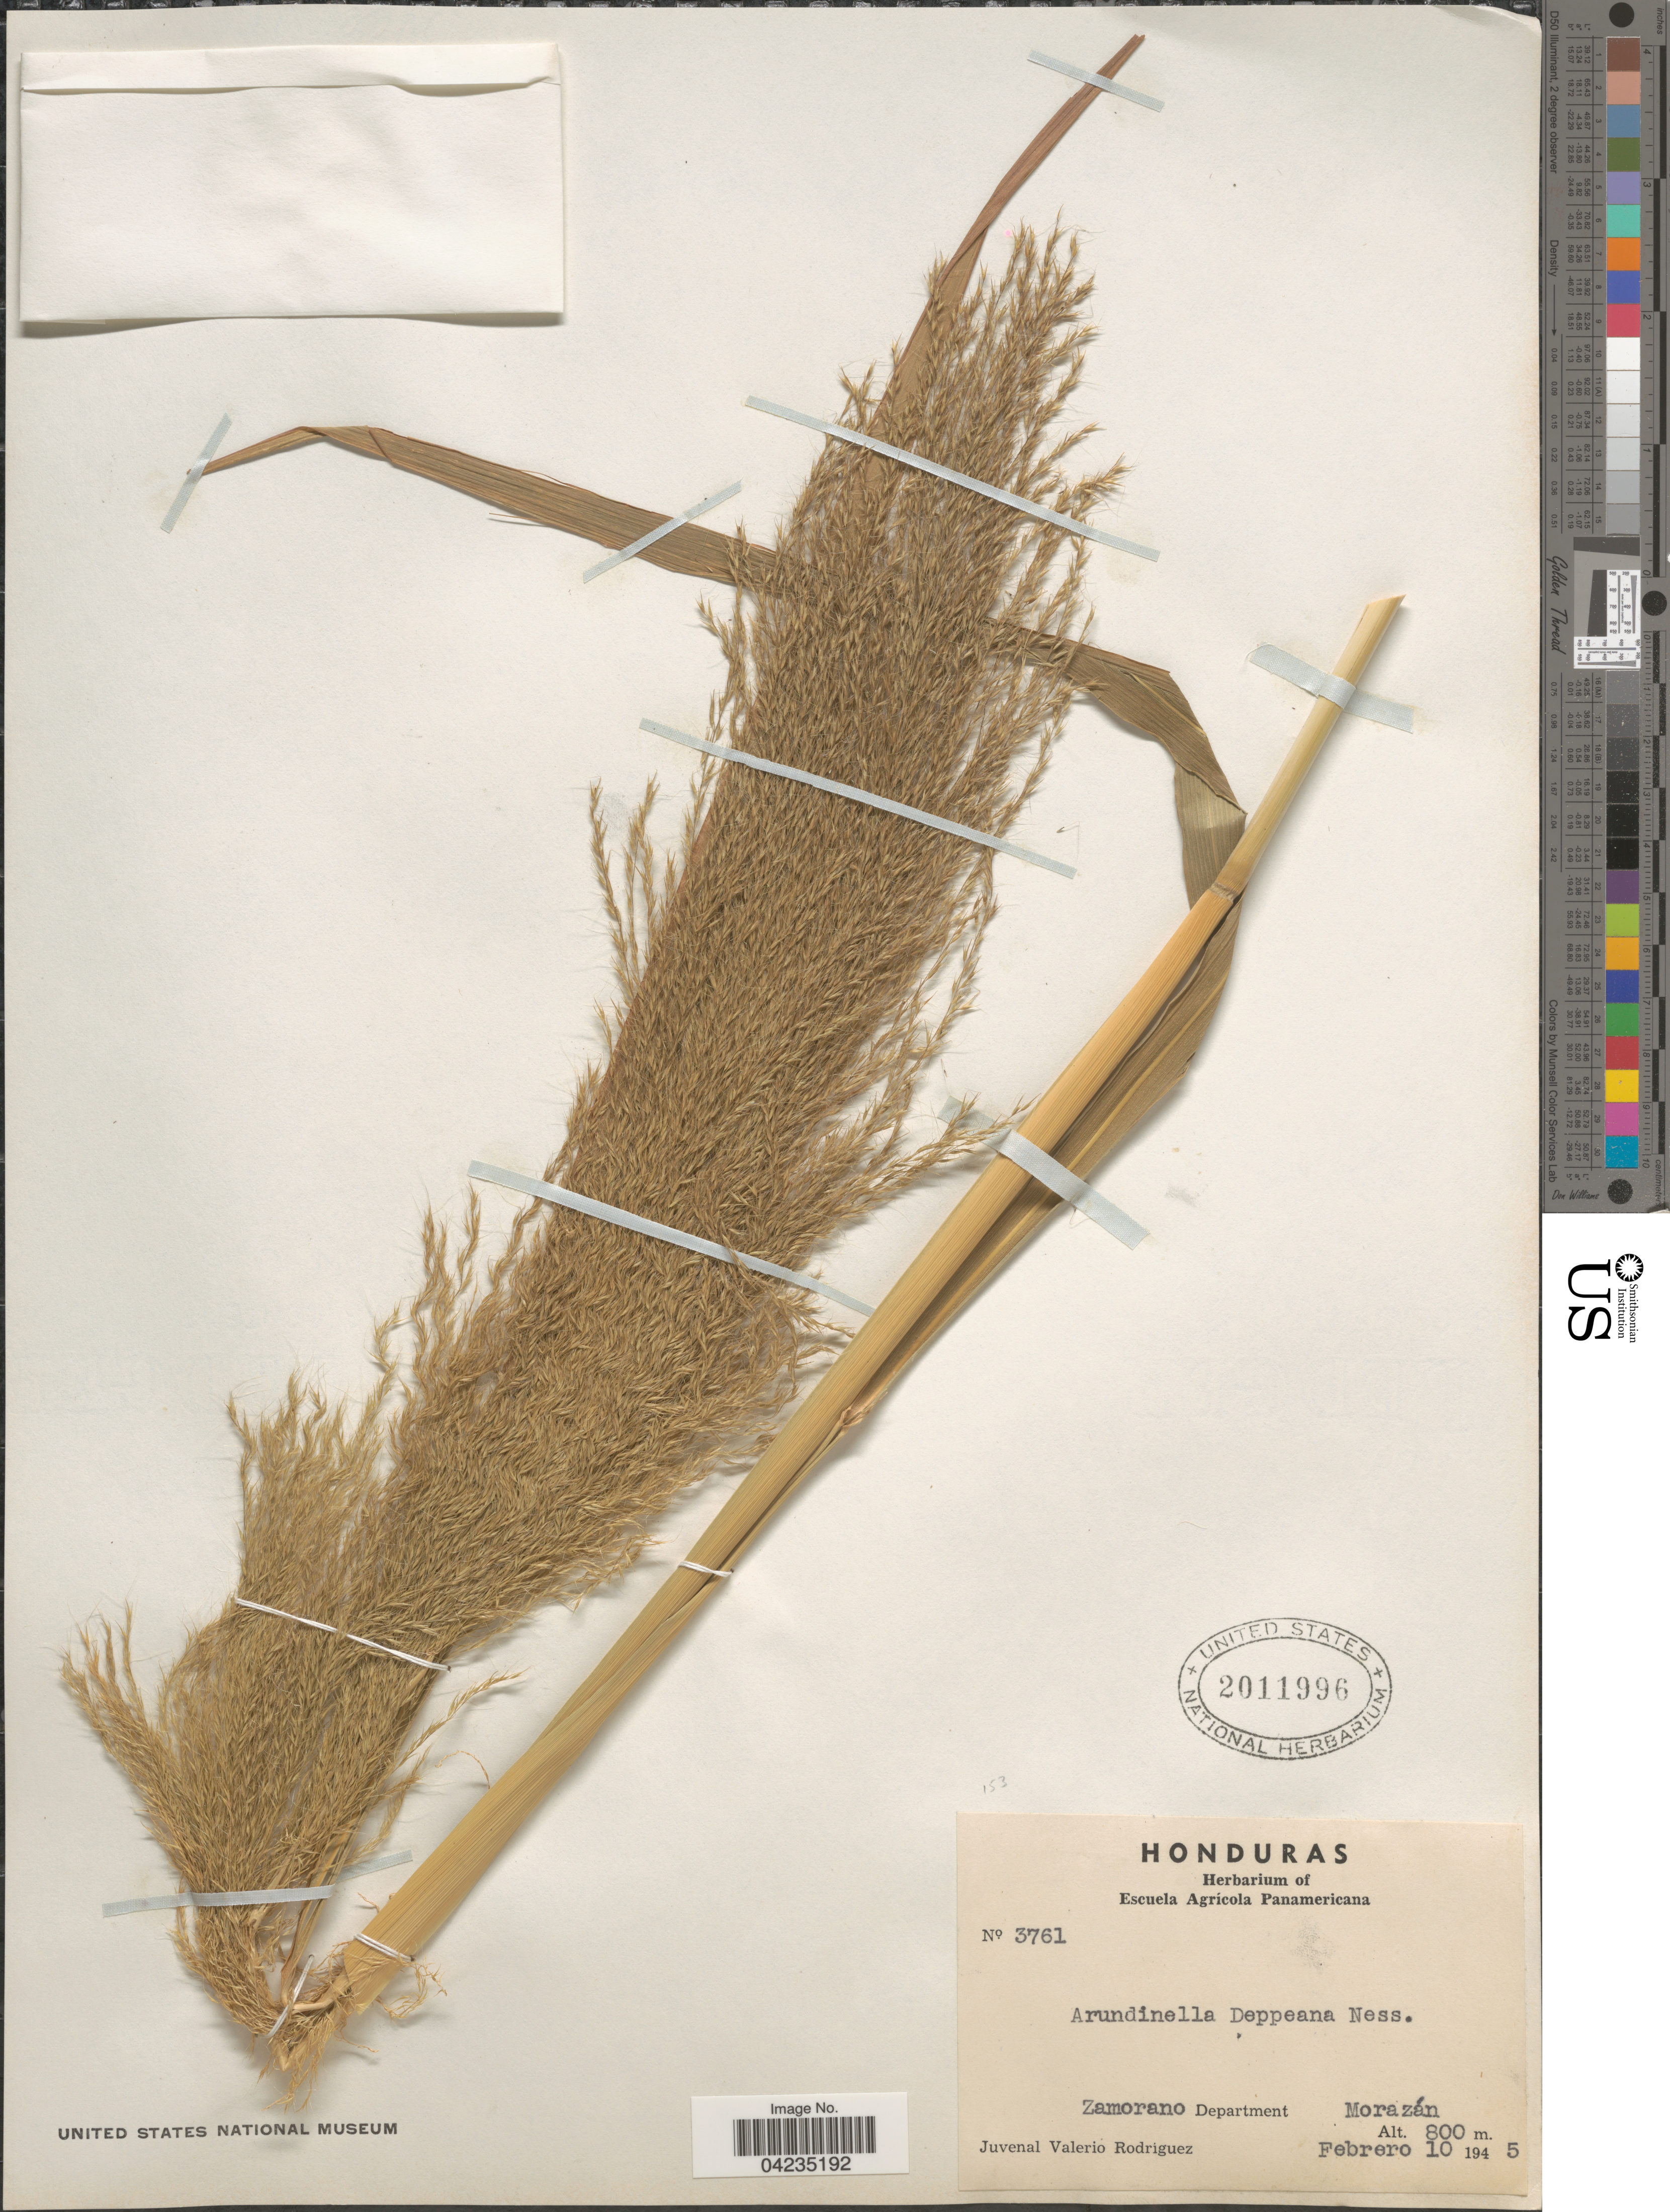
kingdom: Plantae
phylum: Tracheophyta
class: Liliopsida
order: Poales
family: Poaceae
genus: Arundinella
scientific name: Arundinella deppeana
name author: Nees ex Steud.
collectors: J. Rodriguez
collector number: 3761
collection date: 1945-02-10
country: Honduras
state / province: Fco. Morazán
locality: Zamorano Department Morazán.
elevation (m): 800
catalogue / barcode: US 2011996